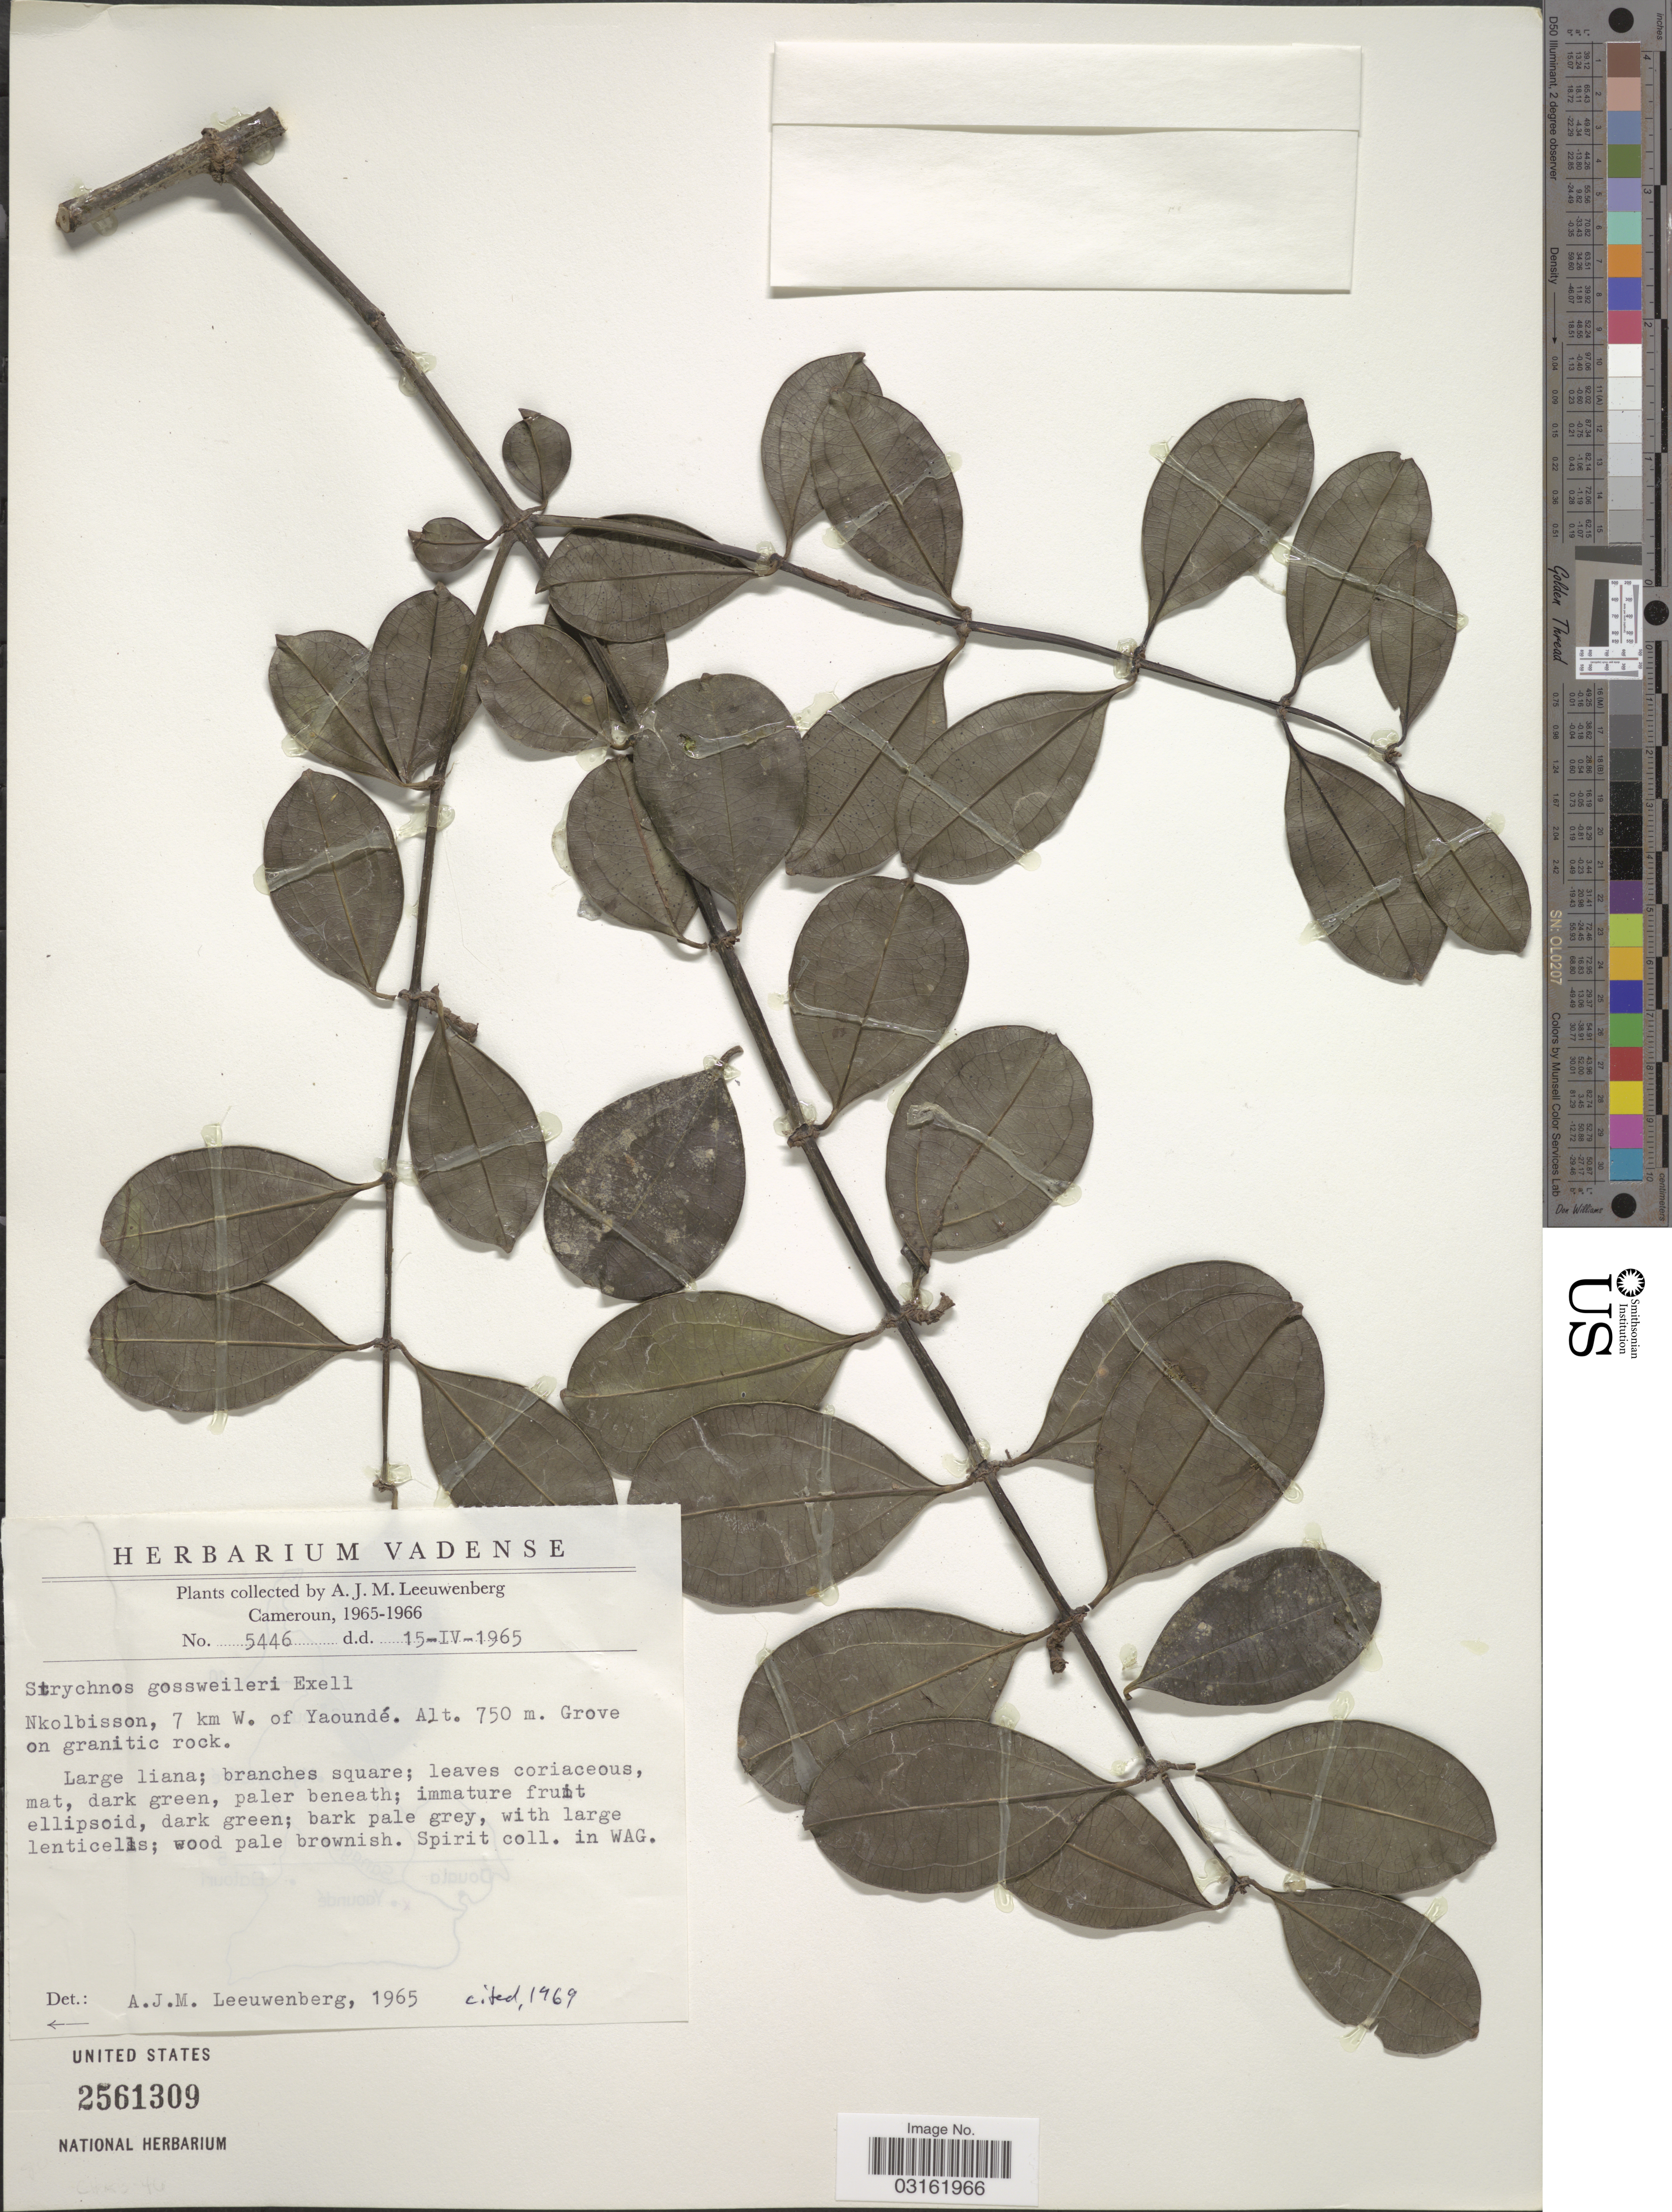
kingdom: Plantae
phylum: Tracheophyta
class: Magnoliopsida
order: Gentianales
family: Loganiaceae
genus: Strychnos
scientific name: Strychnos gossweileri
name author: Exell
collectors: A. J. M. Leeuwenberg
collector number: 5446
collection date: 1965-04-15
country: Cameroon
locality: Cameroun. Nkolbisson, 7 km W. of Yaoundé.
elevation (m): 750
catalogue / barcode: US 2561309